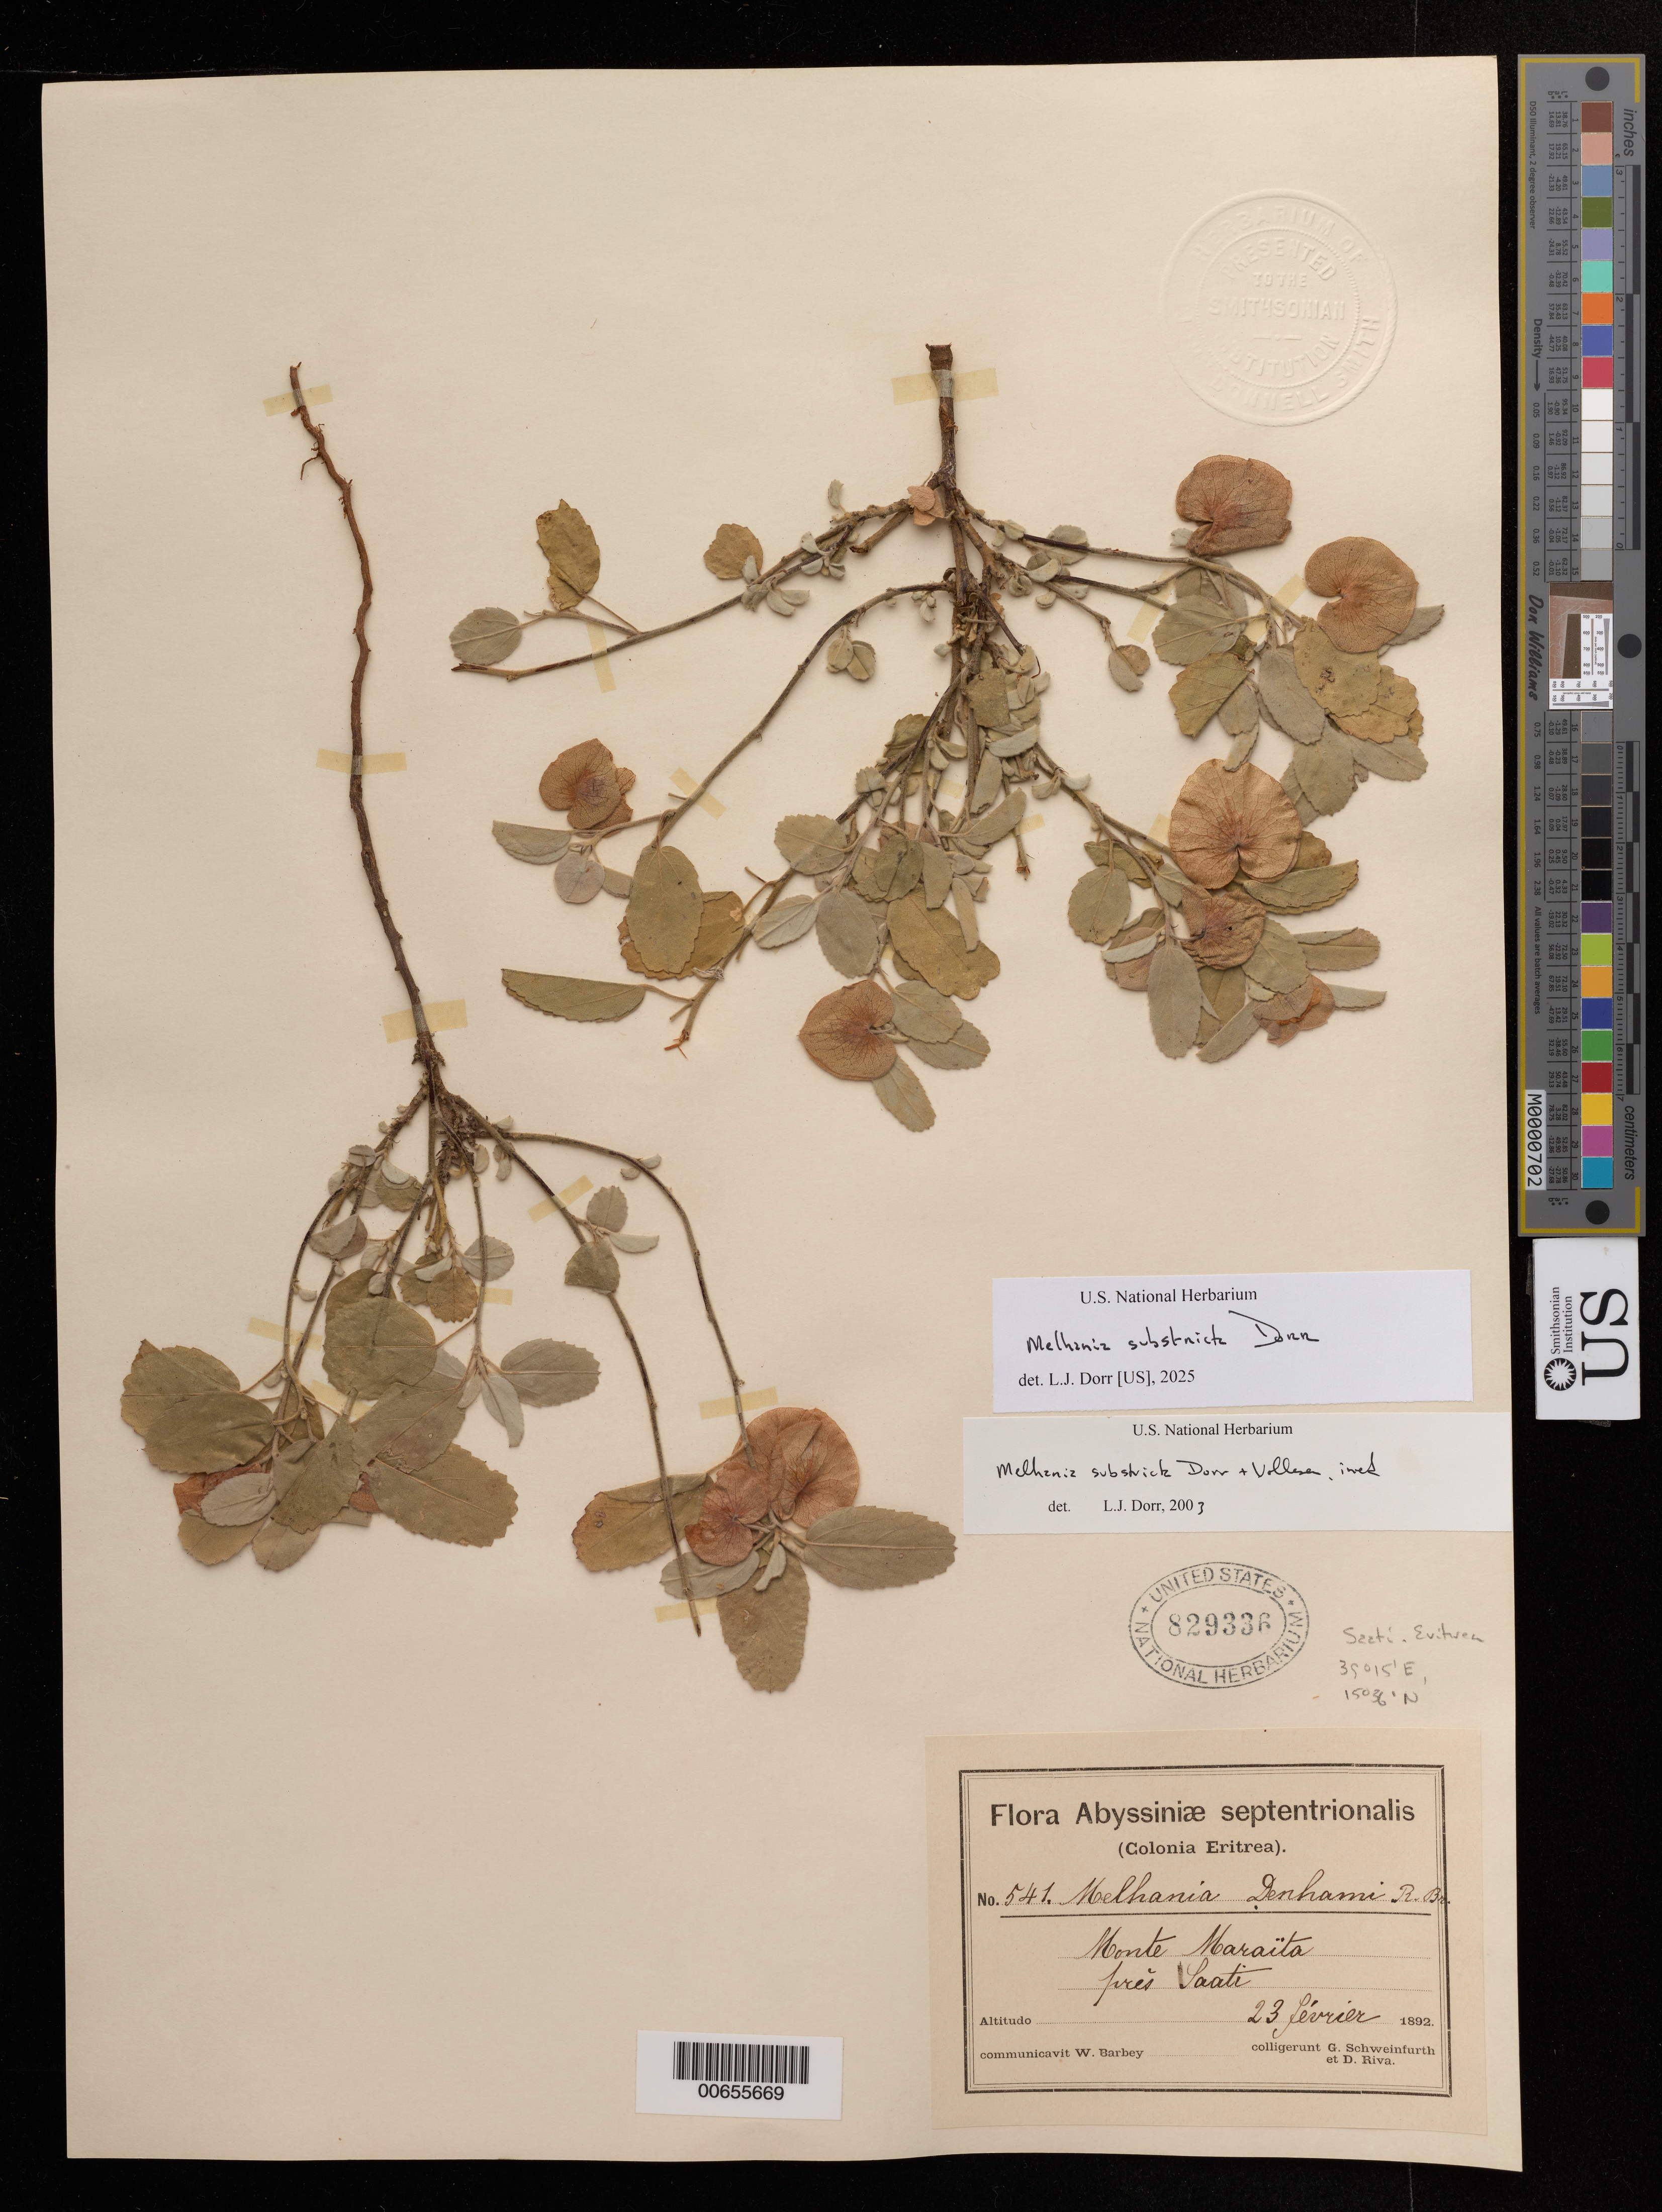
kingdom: Plantae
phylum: Tracheophyta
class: Magnoliopsida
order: Malvales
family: Malvaceae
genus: Melhania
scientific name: Melhania denhami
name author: R. Br.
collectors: G. A. Schweinfurth & D. Riva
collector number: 541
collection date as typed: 23 Feb 1892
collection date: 1892-02-23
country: Ethiopia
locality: Monte Maraïta, près Laati [sic]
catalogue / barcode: US 829336